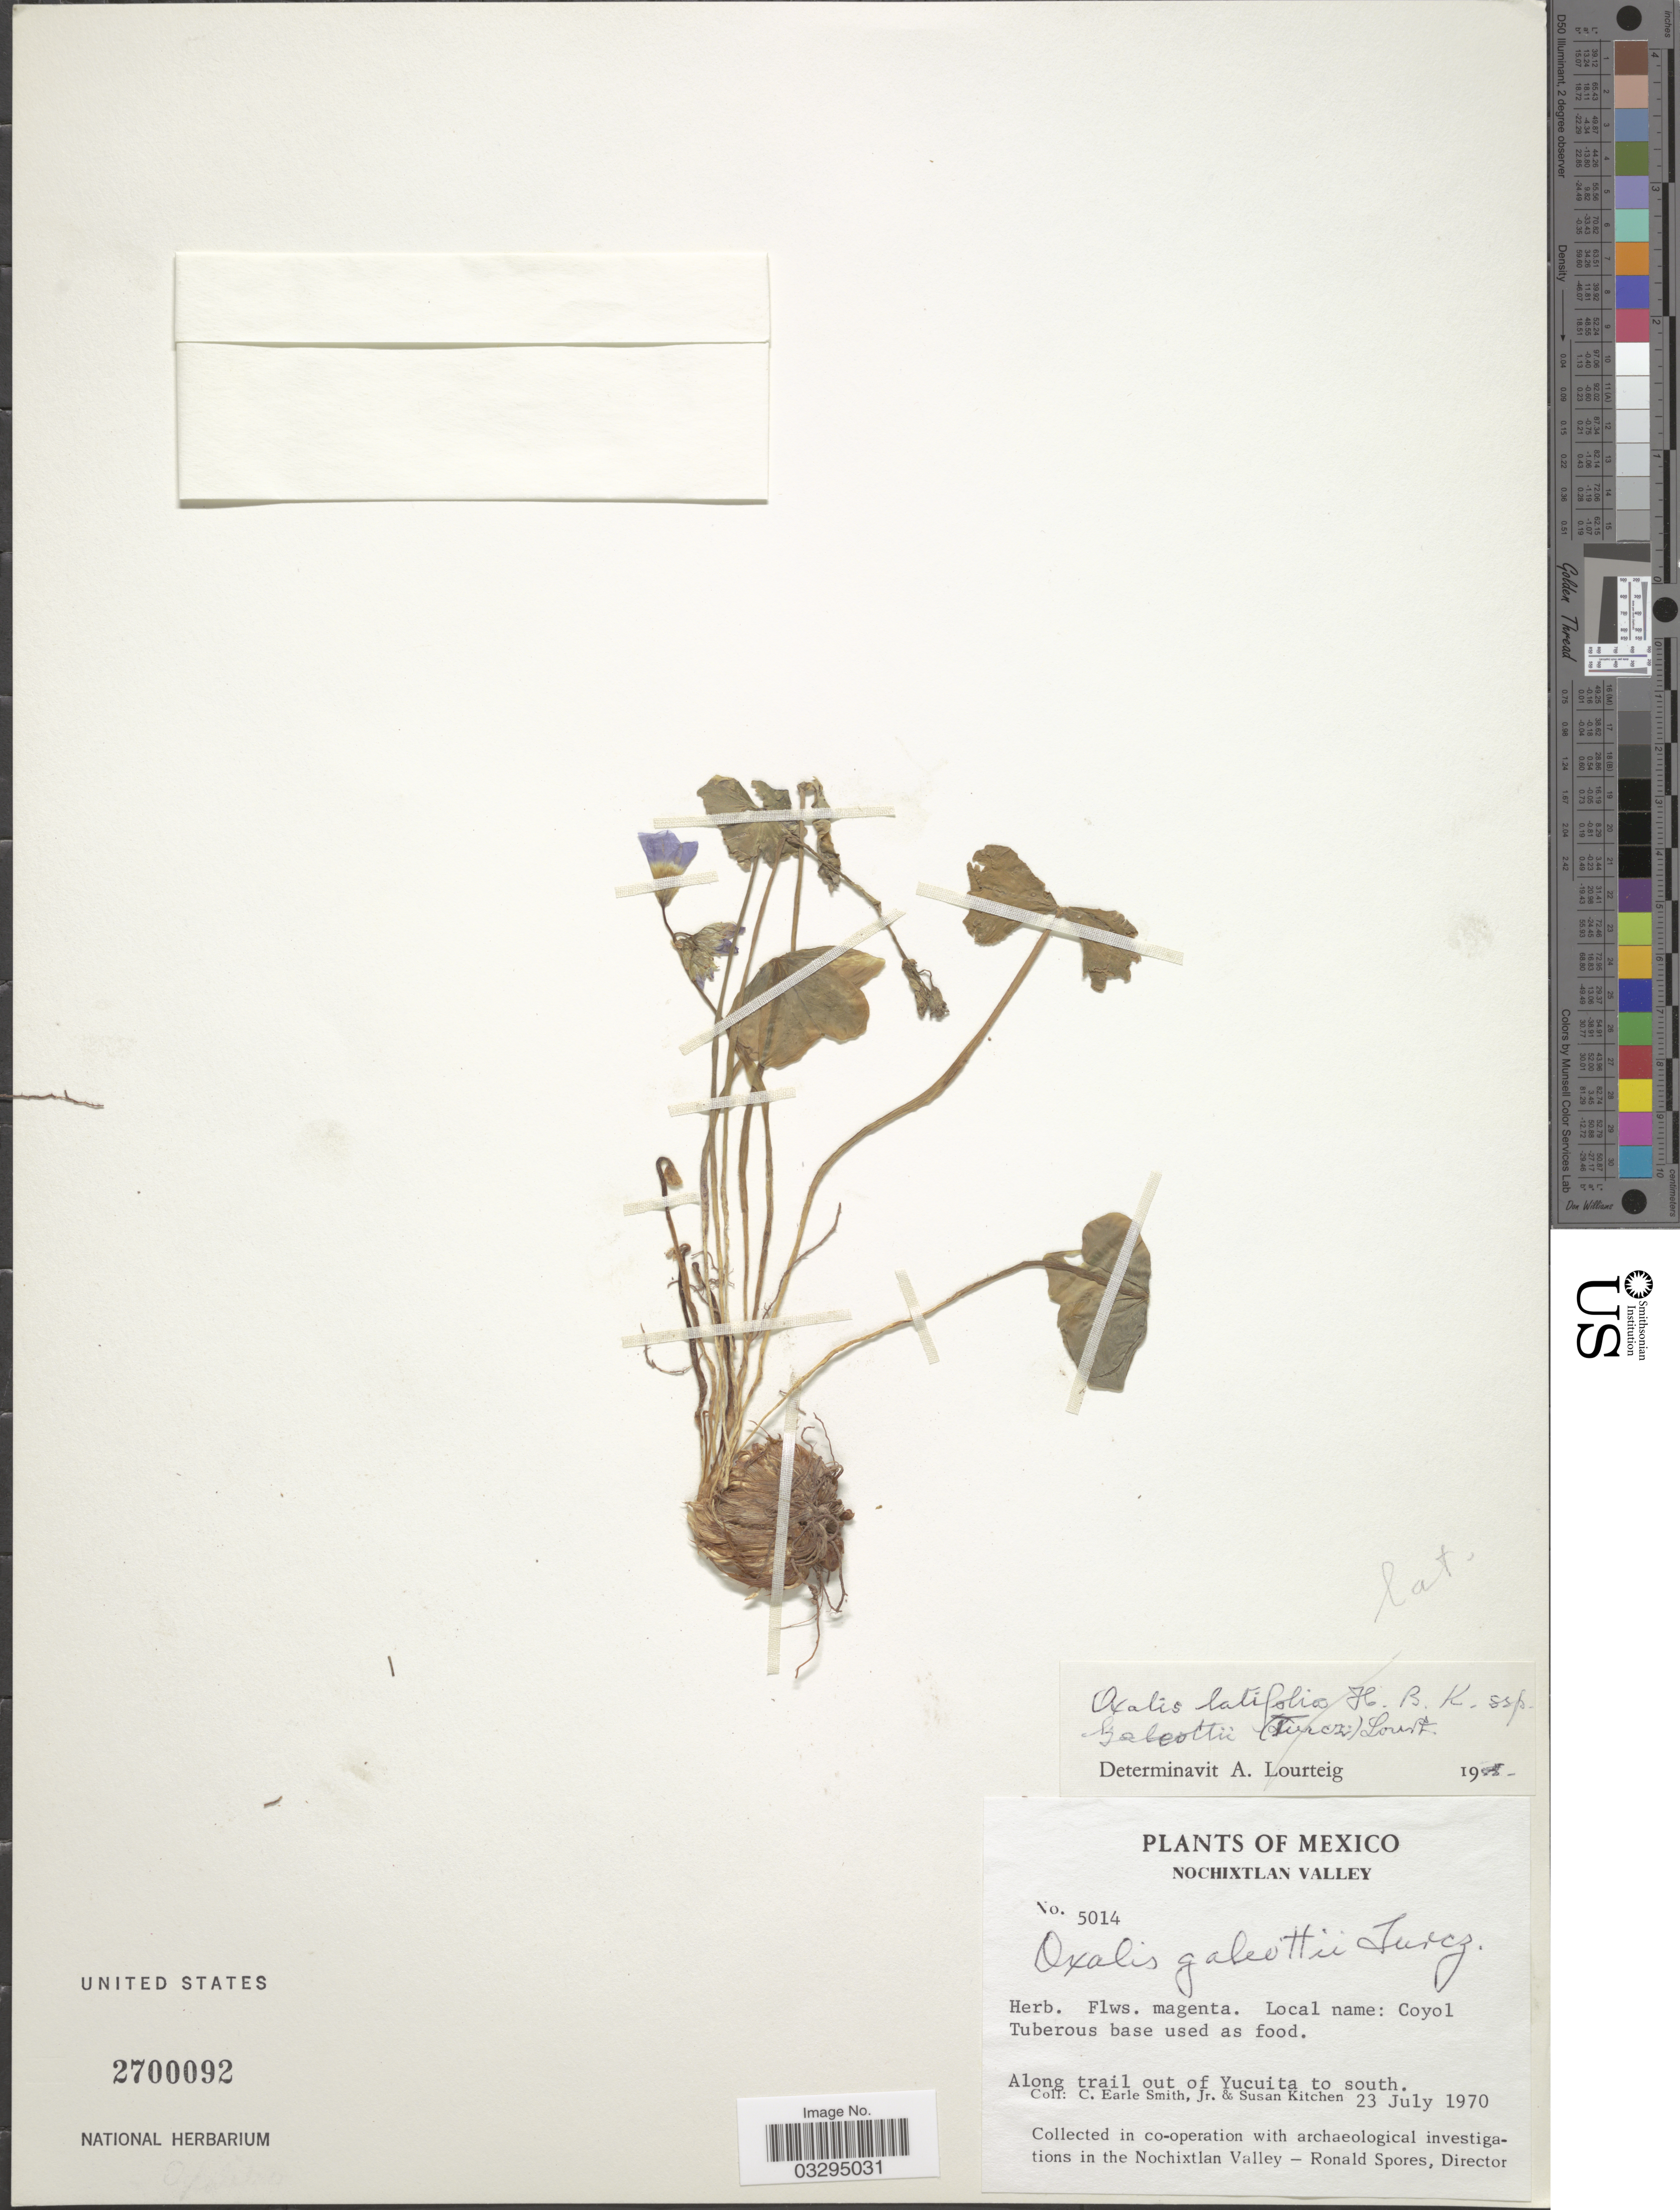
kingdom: Plantae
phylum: Tracheophyta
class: Magnoliopsida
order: Oxalidales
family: Oxalidaceae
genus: Oxalis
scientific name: Oxalis latifolia subsp. galeottii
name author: (Turcz.) Lourteig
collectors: C. E. Smith Jr. & S. Kitchen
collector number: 5014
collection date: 1970-07-23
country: Mexico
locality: Nochixtlan Valley. Along trail out of Yucuita to south.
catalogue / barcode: US 2700092